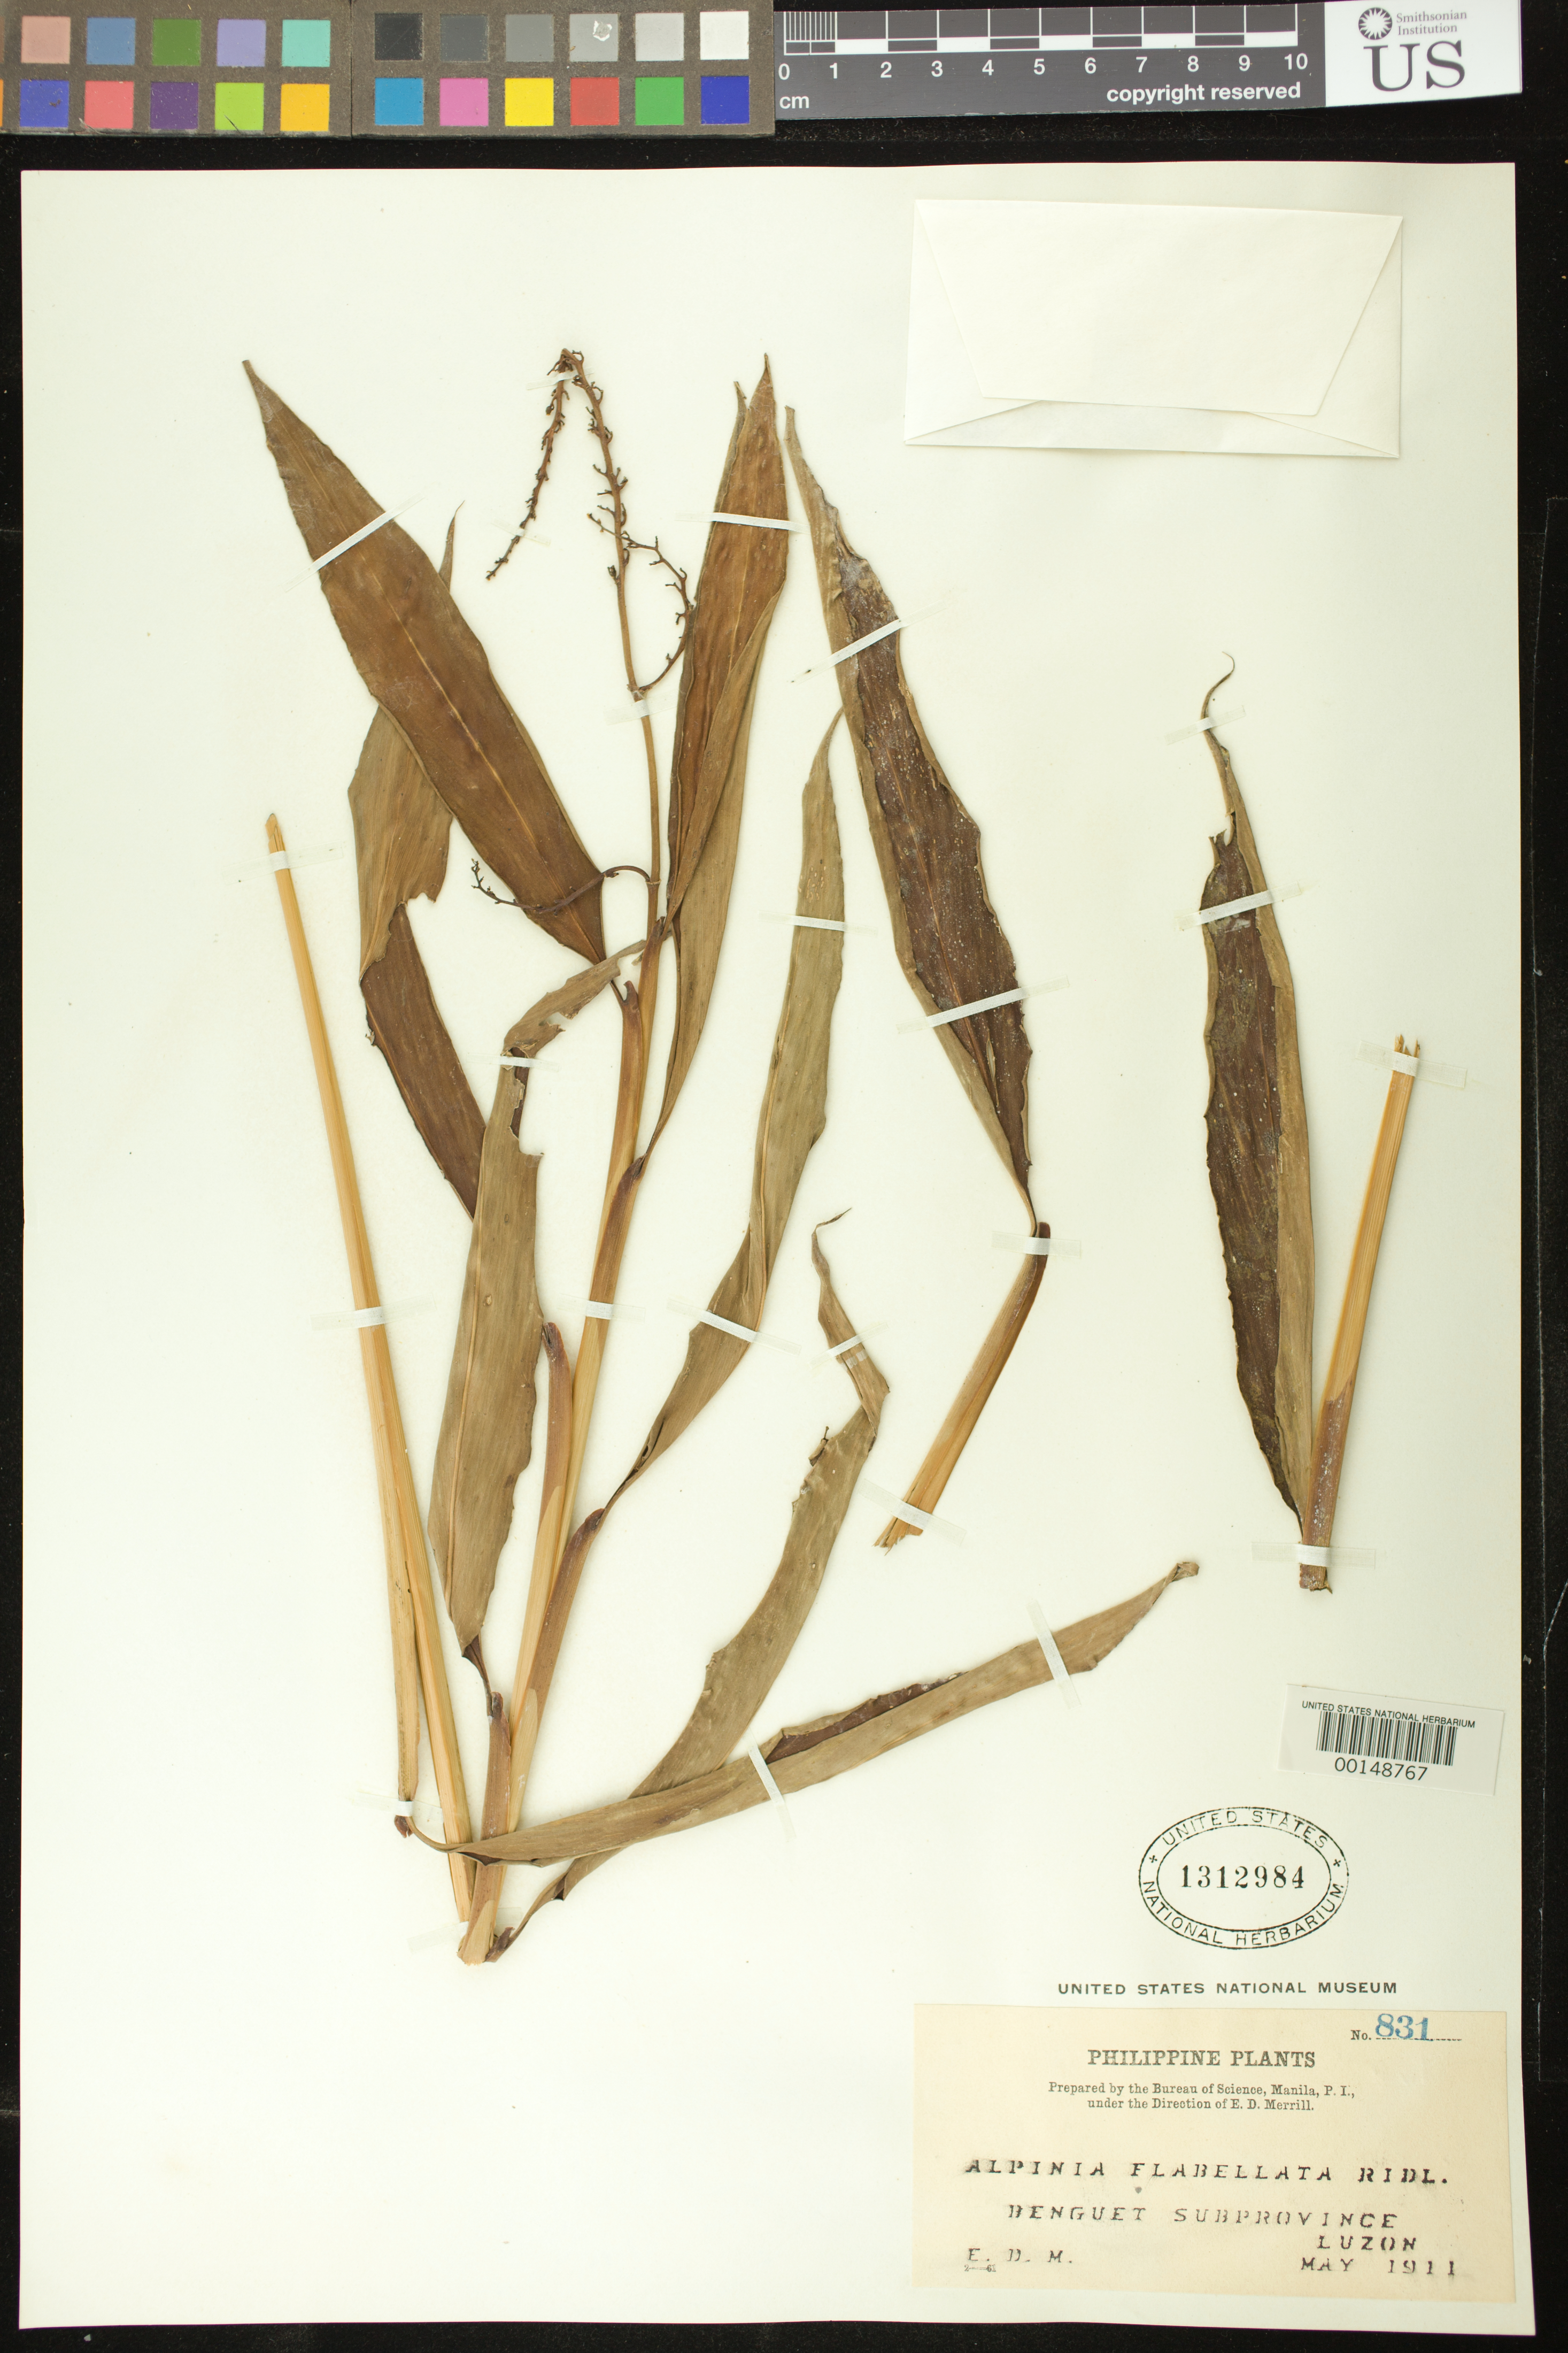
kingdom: Plantae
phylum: Tracheophyta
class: Liliopsida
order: Zingiberales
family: Zingiberaceae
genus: Alpinia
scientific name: Alpinia flabellata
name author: Ridl.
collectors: E. D. Merrill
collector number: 831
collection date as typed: May 1911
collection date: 1911-05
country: Philippines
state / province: Cordillera (Administrative Region)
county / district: Benguet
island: Luzon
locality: Benguet subprovince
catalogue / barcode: US 1312984